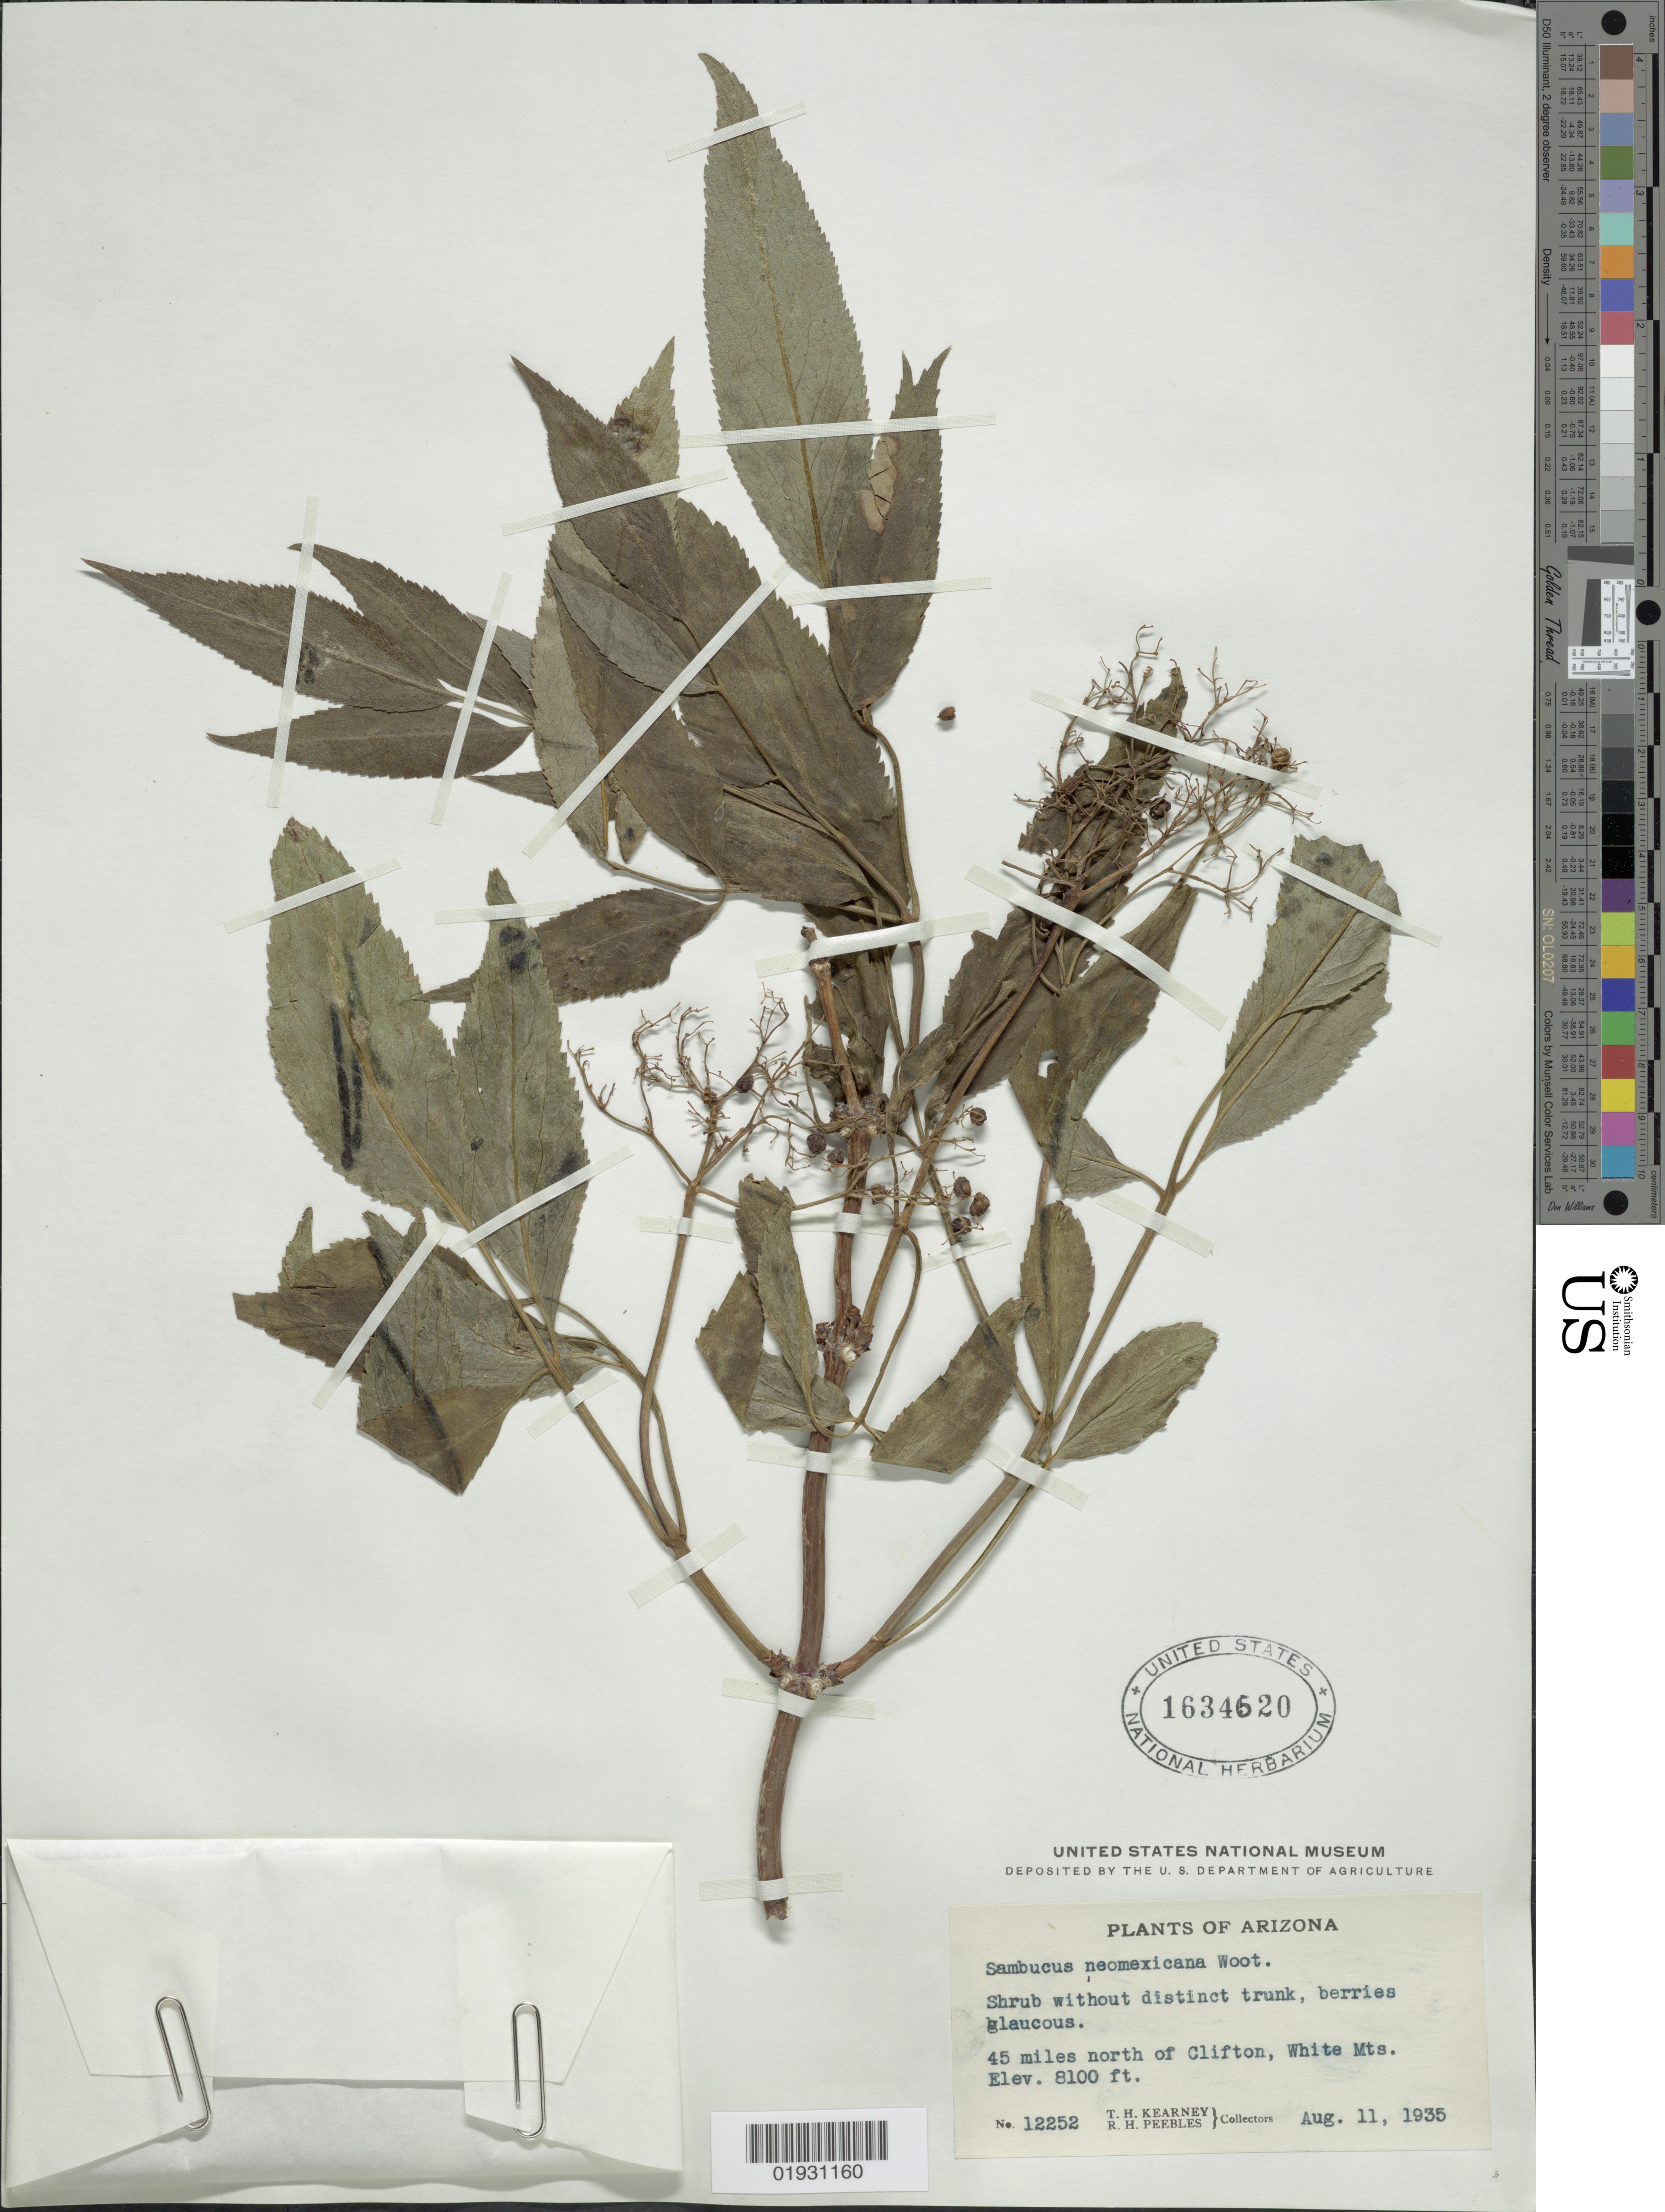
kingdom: Plantae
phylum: Tracheophyta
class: Magnoliopsida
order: Dipsacales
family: Viburnaceae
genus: Sambucus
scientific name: Sambucus neo-mexicana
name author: Wooton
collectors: T. H. Kearney & R. H. Peebles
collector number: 12252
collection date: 1935-08-11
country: United States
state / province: Arizona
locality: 45 miles north of Clifton, White Mts.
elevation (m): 2469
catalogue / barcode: US 1634620